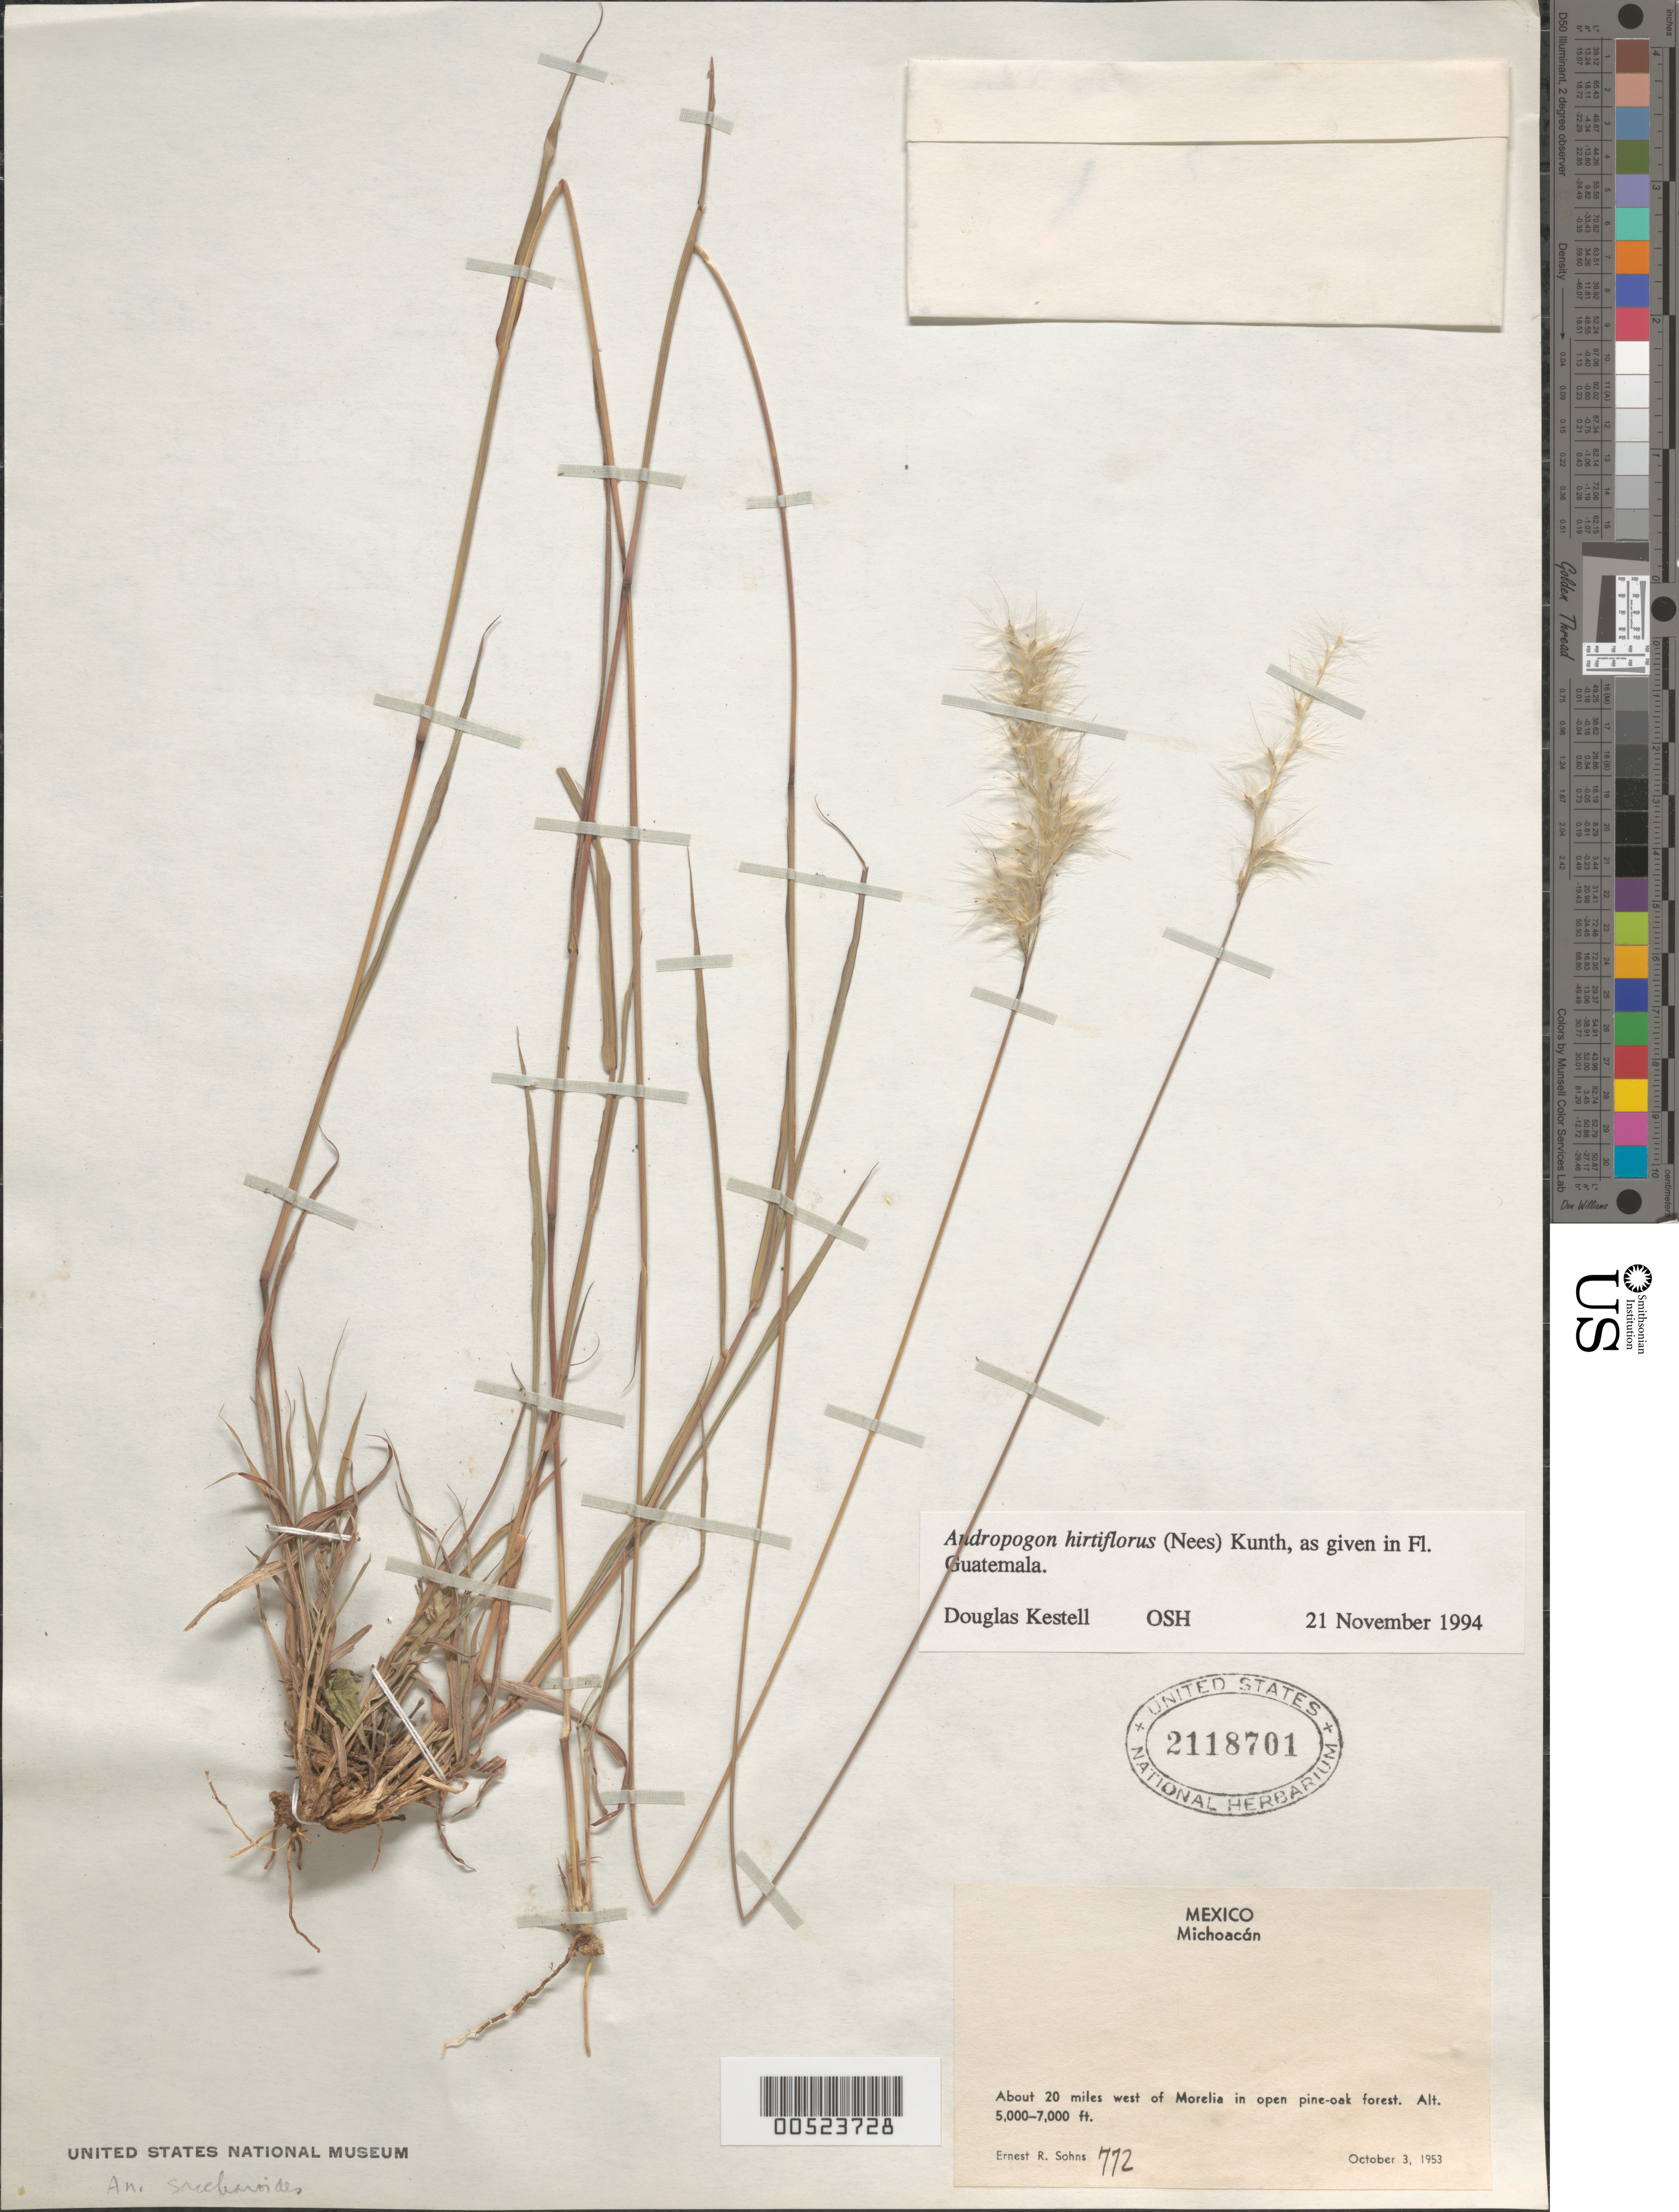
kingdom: Plantae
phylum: Tracheophyta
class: Liliopsida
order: Poales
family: Poaceae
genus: Andropogon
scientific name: Andropogon hirtiflorus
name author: (Nees) Kunth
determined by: Kestell, Douglas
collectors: E. R. Sohns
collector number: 772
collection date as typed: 3 Oct 1953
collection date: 1953-10-03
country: Mexico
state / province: Michoacán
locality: Ca 20 mi W of Morelia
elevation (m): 1524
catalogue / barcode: US 2118701